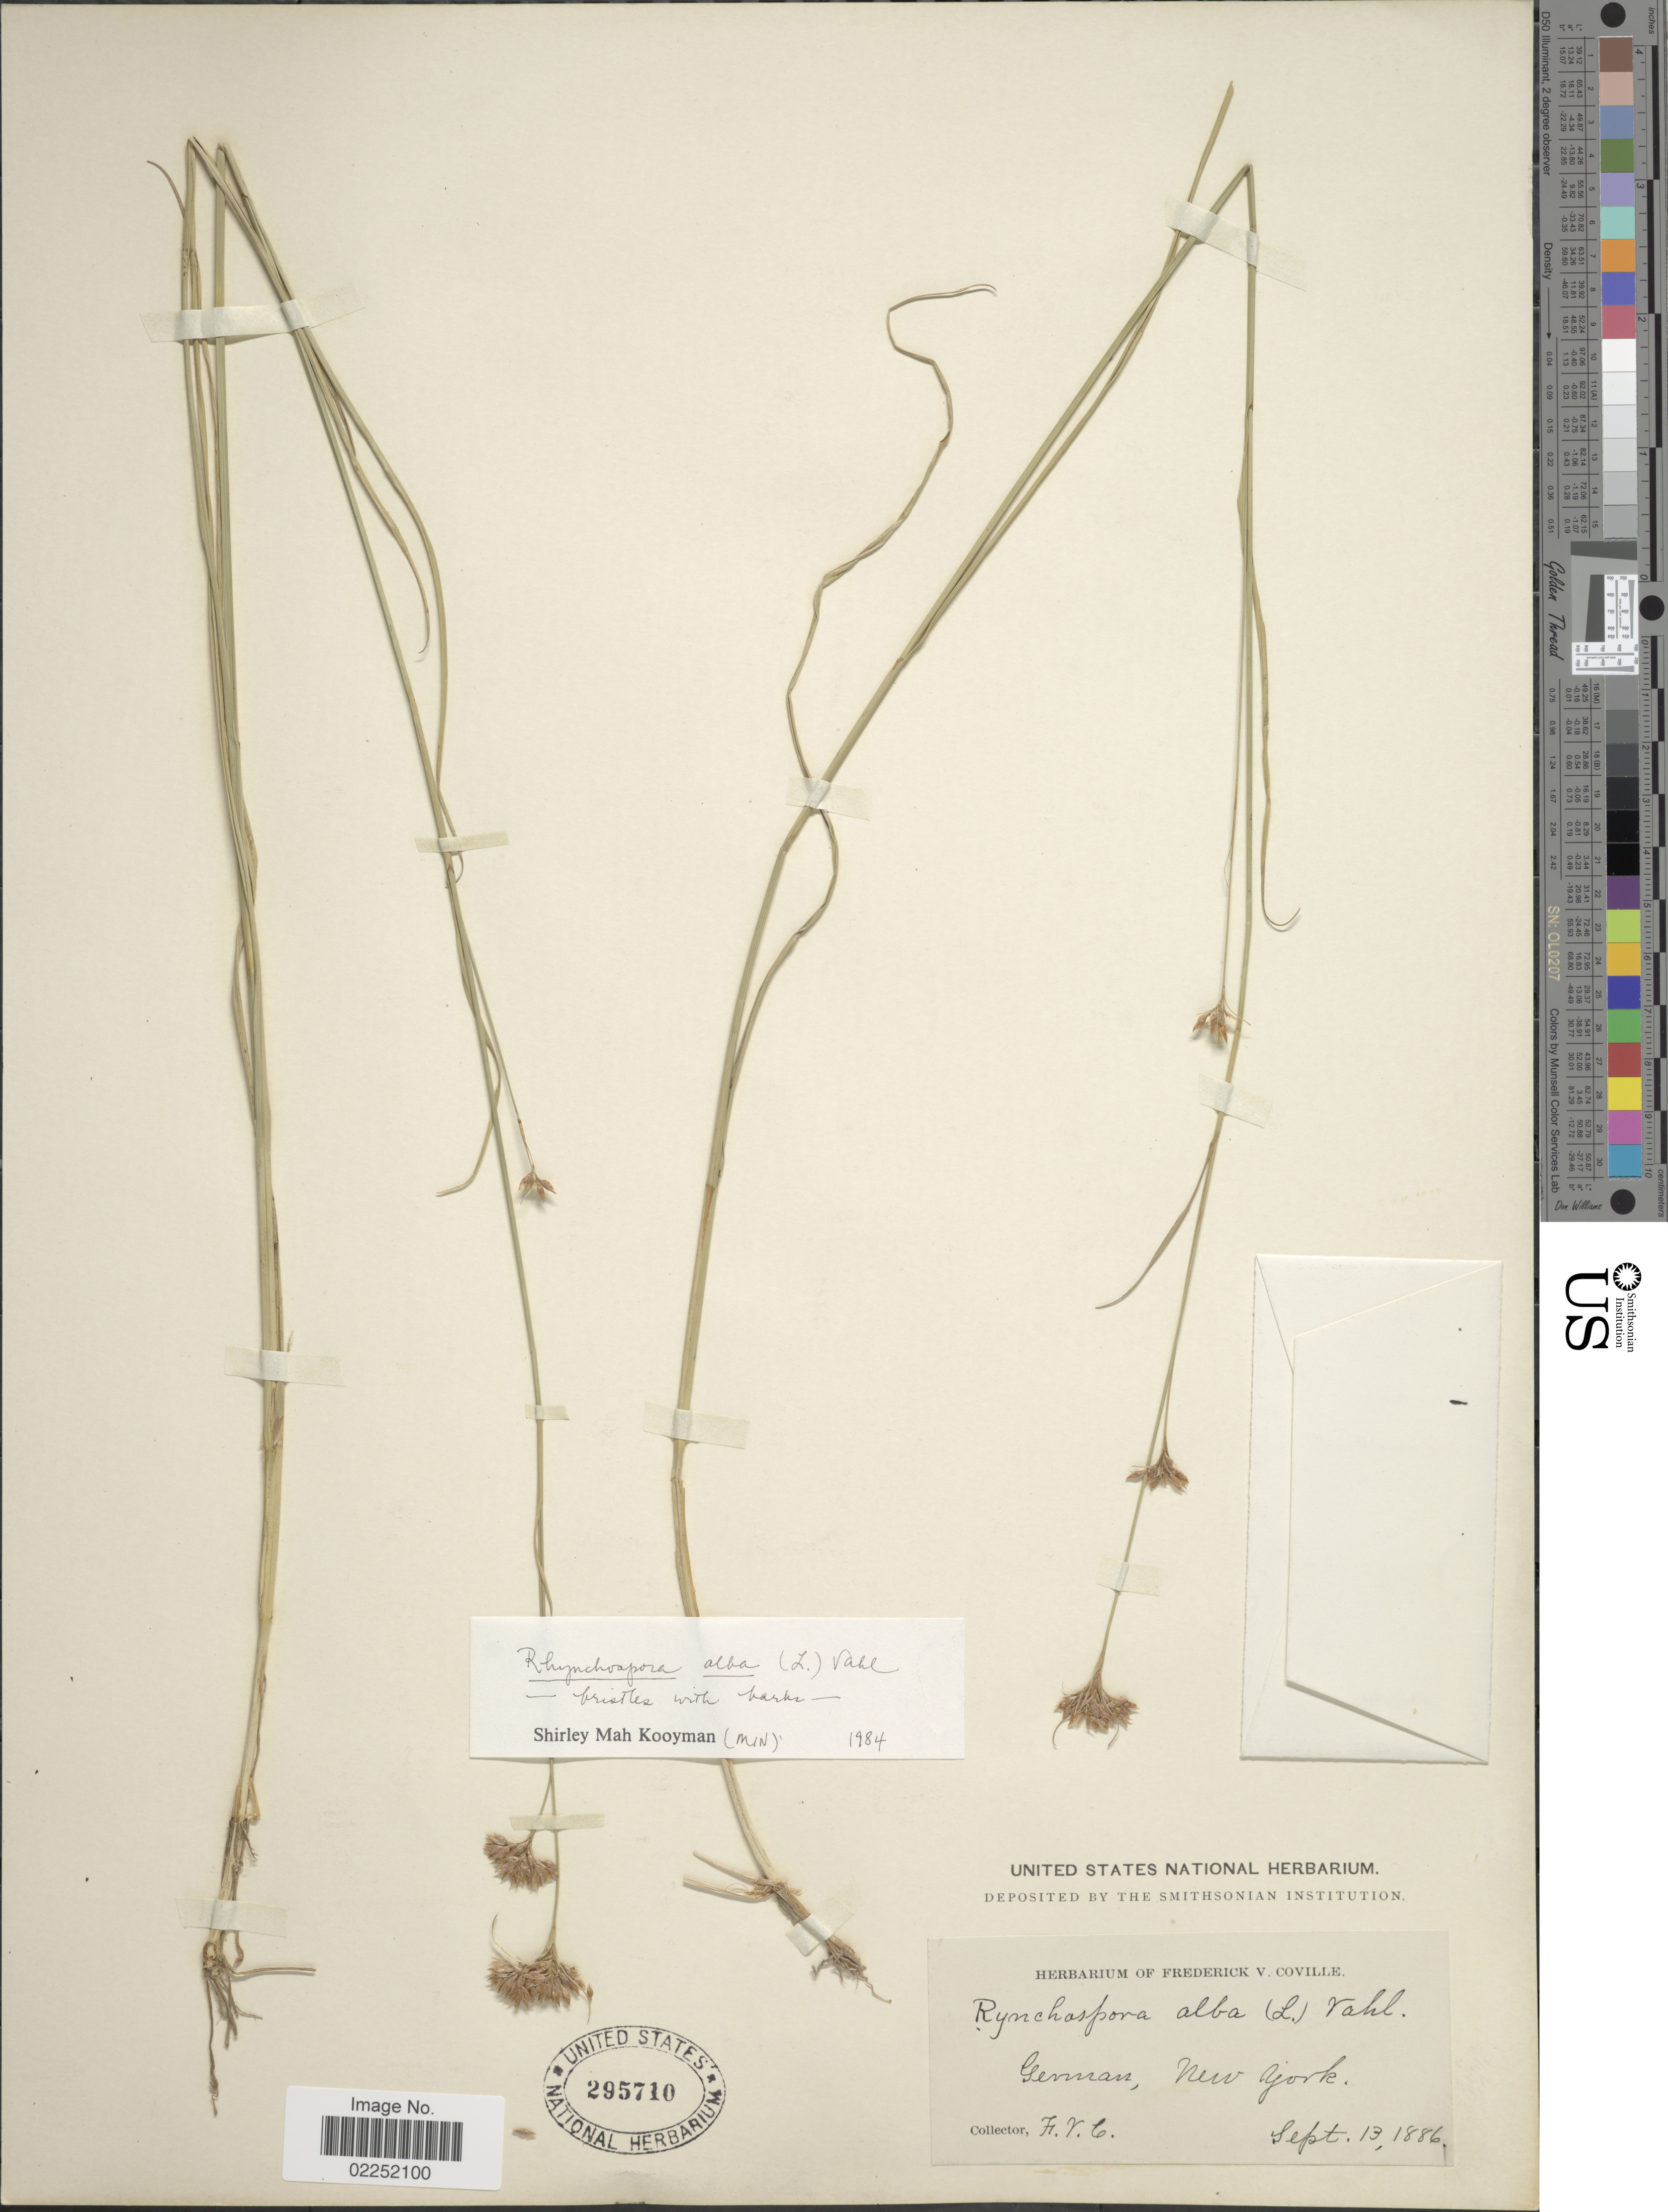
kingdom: Plantae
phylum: Tracheophyta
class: Liliopsida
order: Poales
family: Cyperaceae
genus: Rhynchospora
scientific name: Rhynchospora alba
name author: (L.) Vahl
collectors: F. V. Coville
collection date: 1886-09-13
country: United States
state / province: New York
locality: German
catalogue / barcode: US 295710